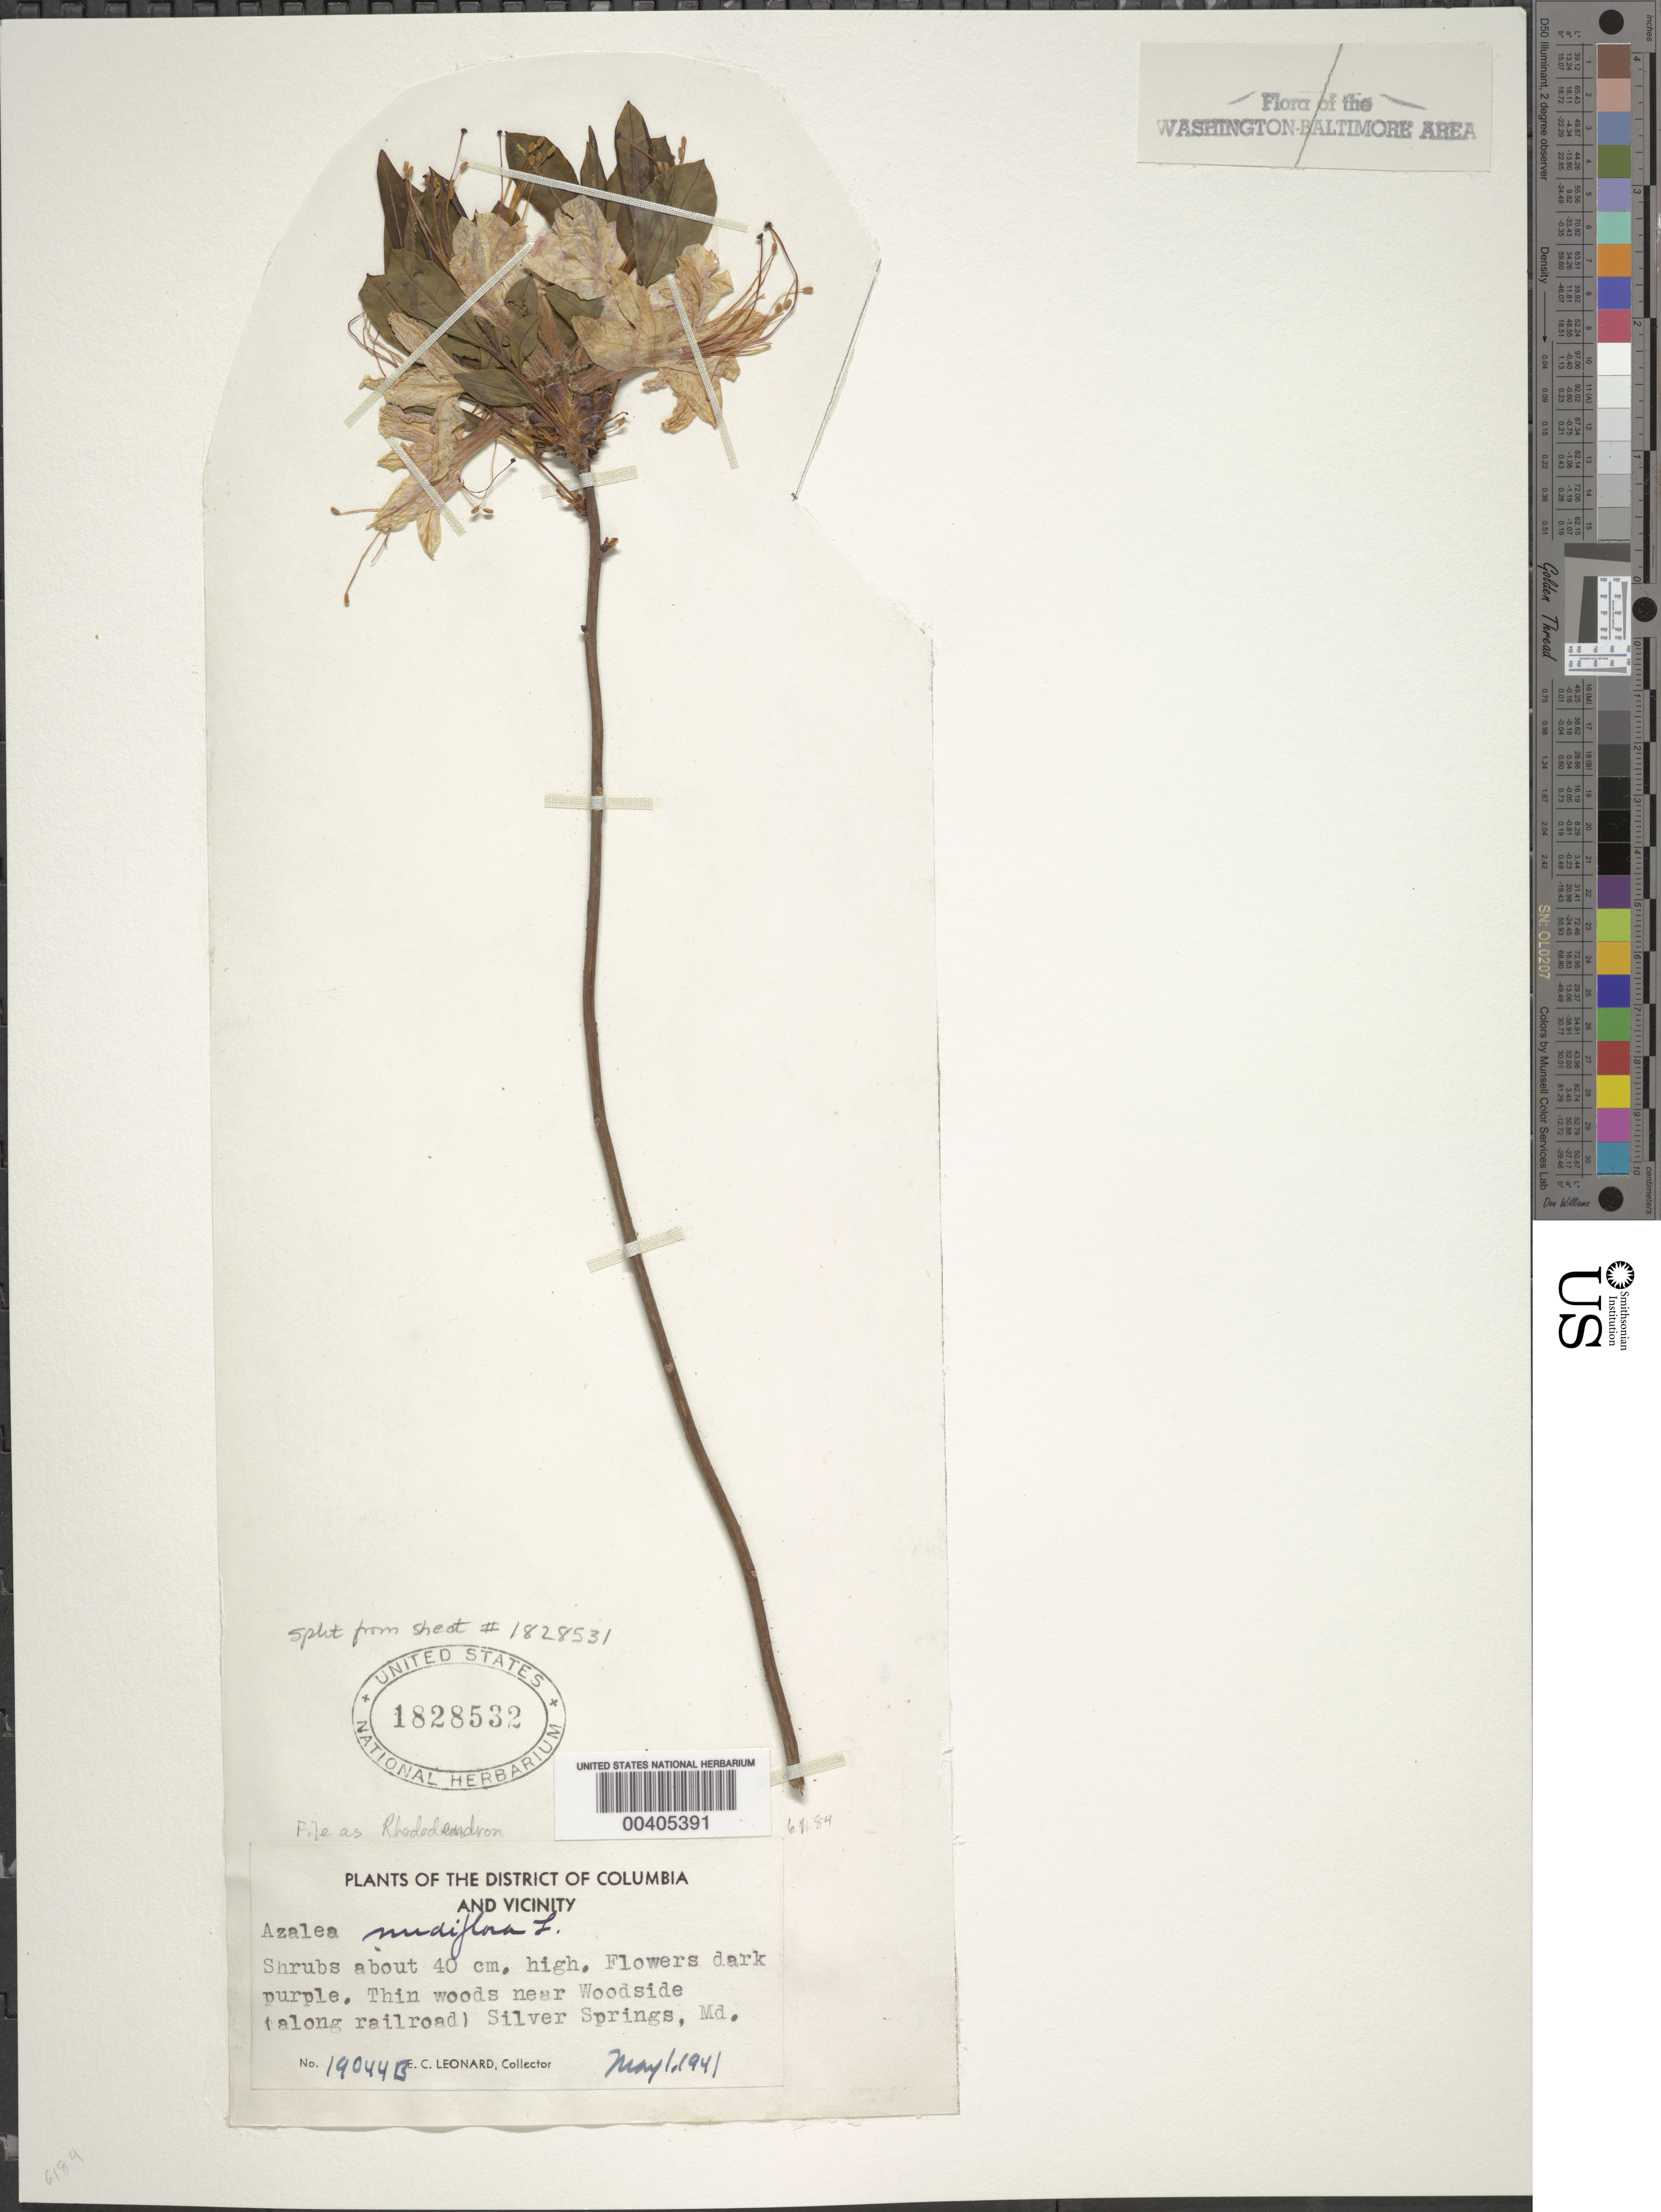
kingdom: Plantae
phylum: Tracheophyta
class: Magnoliopsida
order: Ericales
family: Ericaceae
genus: Rhododendron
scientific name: Rhododendron periclymenoides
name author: (Michx.) Shinners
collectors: E. C. Leonard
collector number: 19044B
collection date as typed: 01 May 1941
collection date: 1941-05-01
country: United States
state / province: Maryland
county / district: Montgomery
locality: Woodside, along railroad, Silver Spring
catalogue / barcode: US 1828532